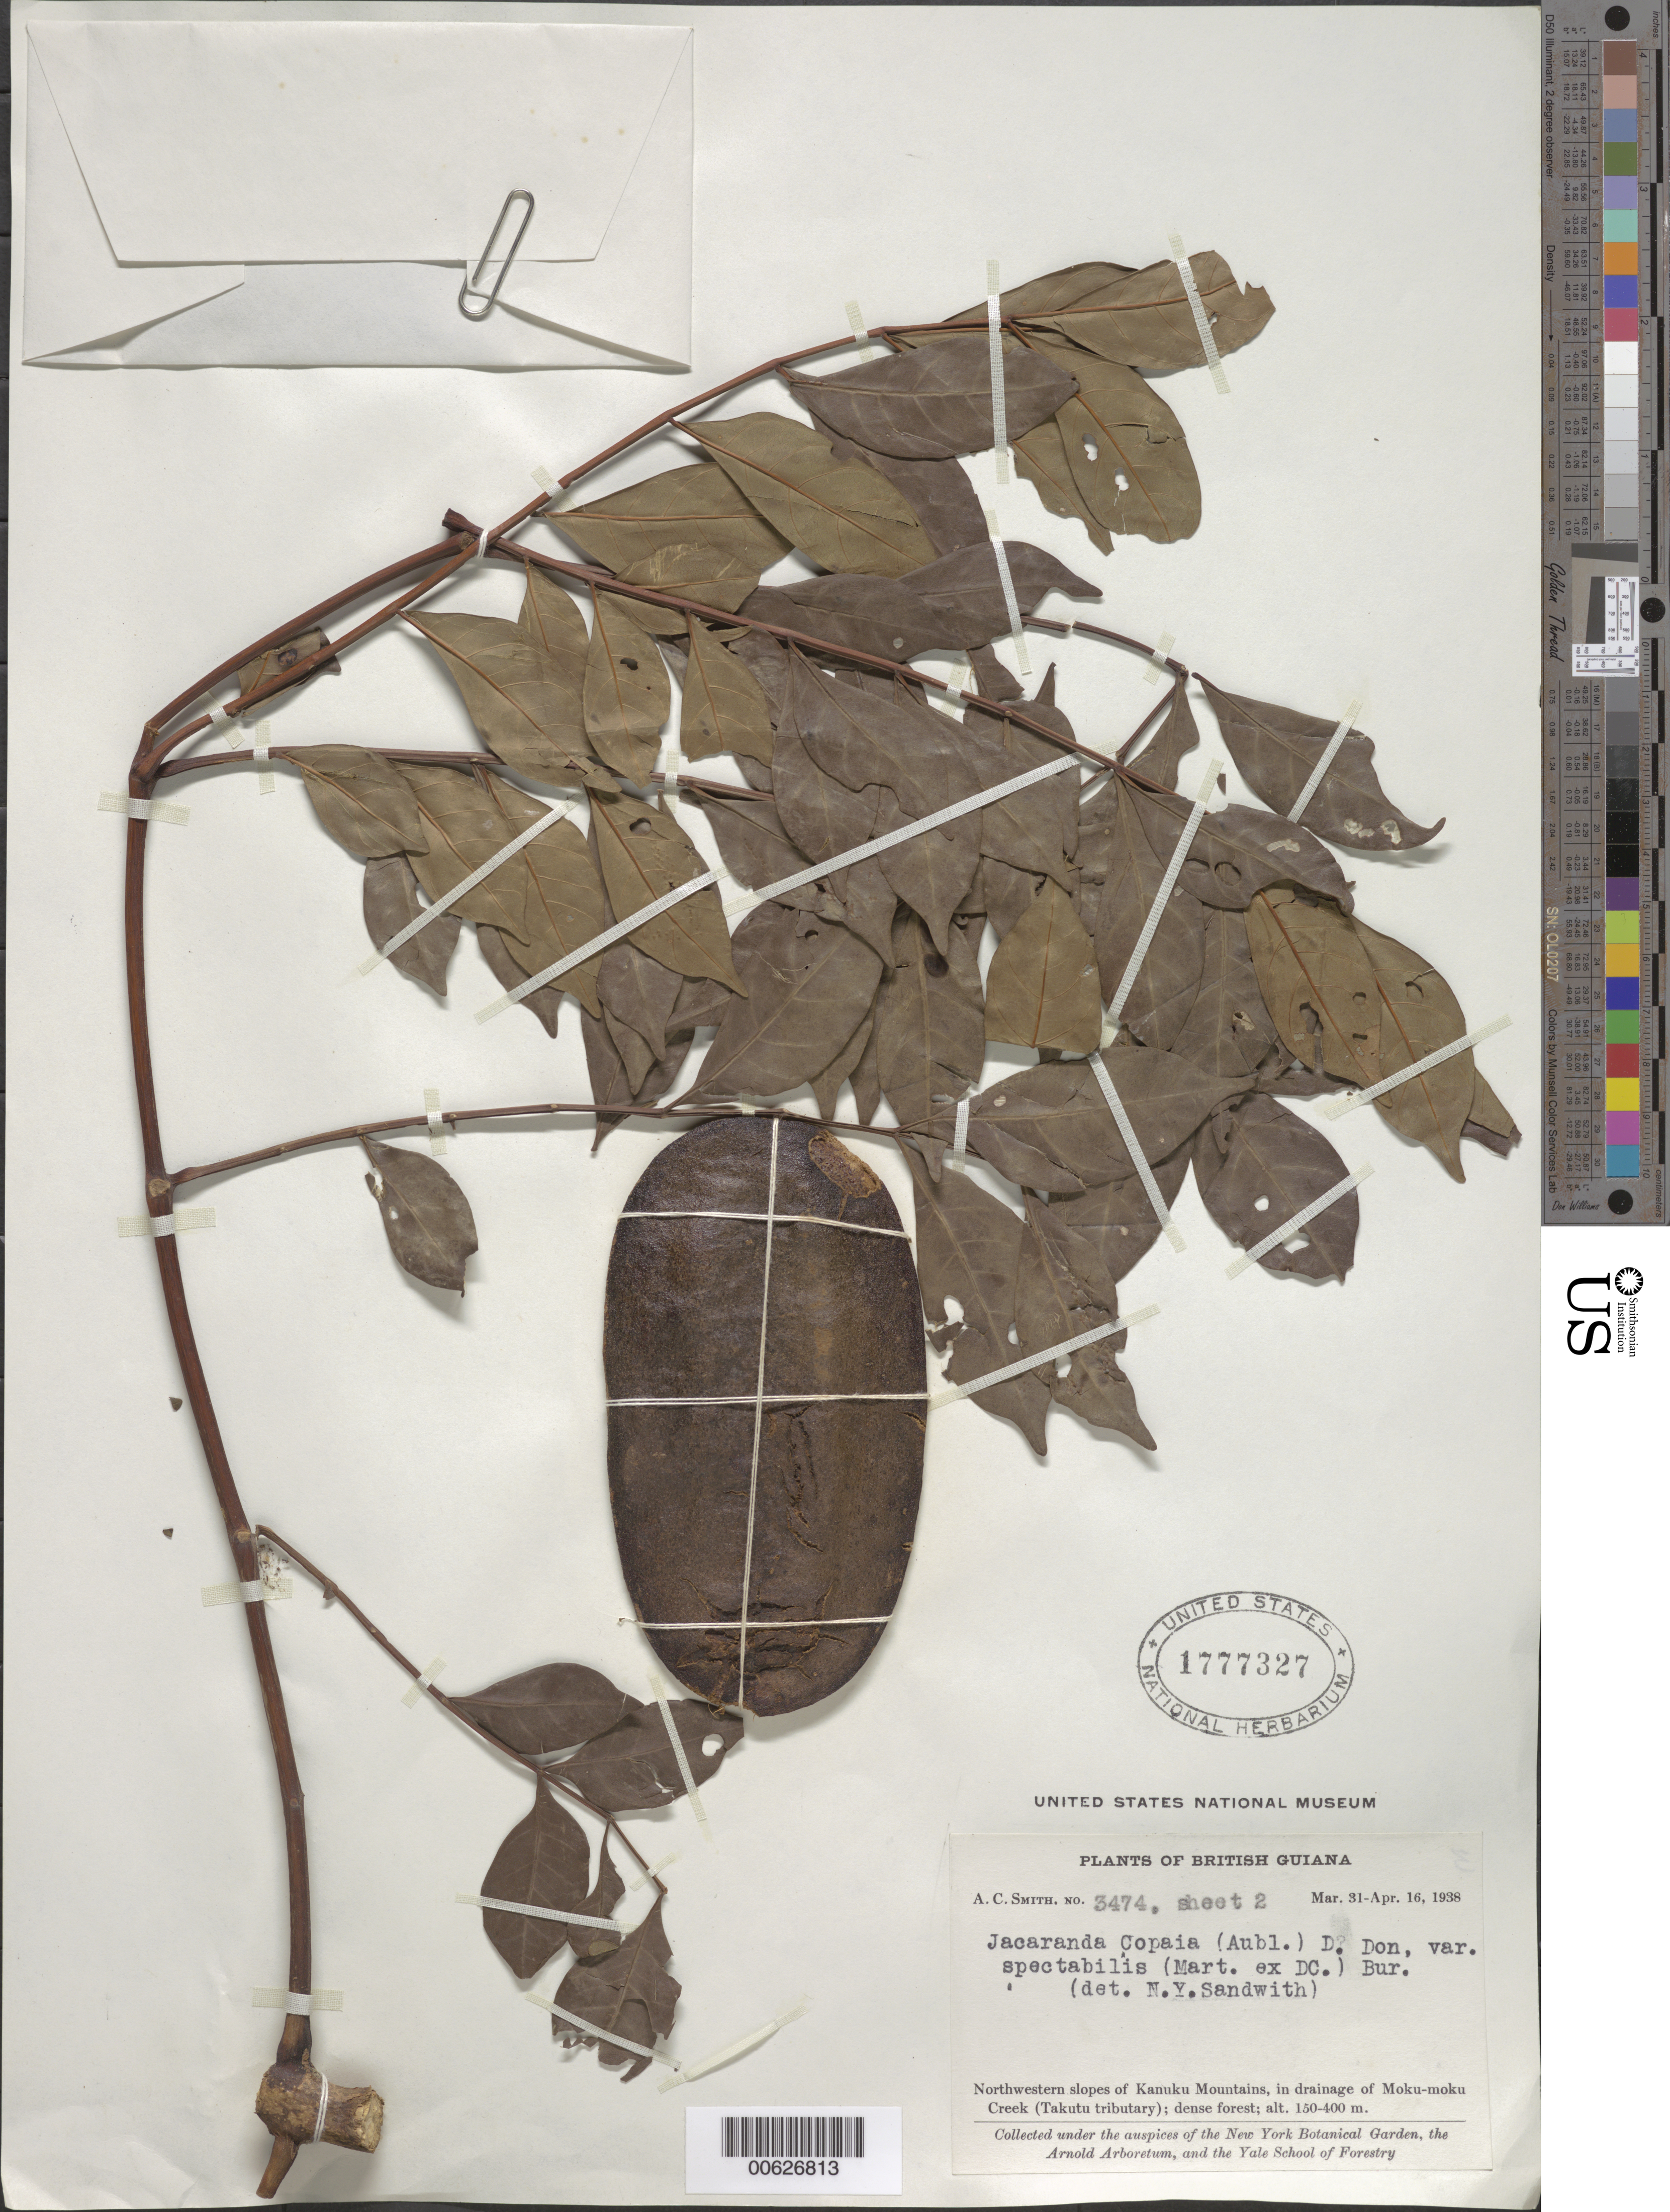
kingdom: Plantae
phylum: Tracheophyta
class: Magnoliopsida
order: Lamiales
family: Bignoniaceae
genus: Jacaranda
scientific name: Jacaranda copaia subsp. spectabilis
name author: (Mart. ex DC.) A.H. Gentry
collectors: A. C. Smith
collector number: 3474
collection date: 1938-03-31/1938-04-16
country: Guyana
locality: British Guiana. Northwestern slopes of Kanuku Mountains, in drainage of Moku-moku Creek (Takutu tributary).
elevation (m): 150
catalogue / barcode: US 1777327